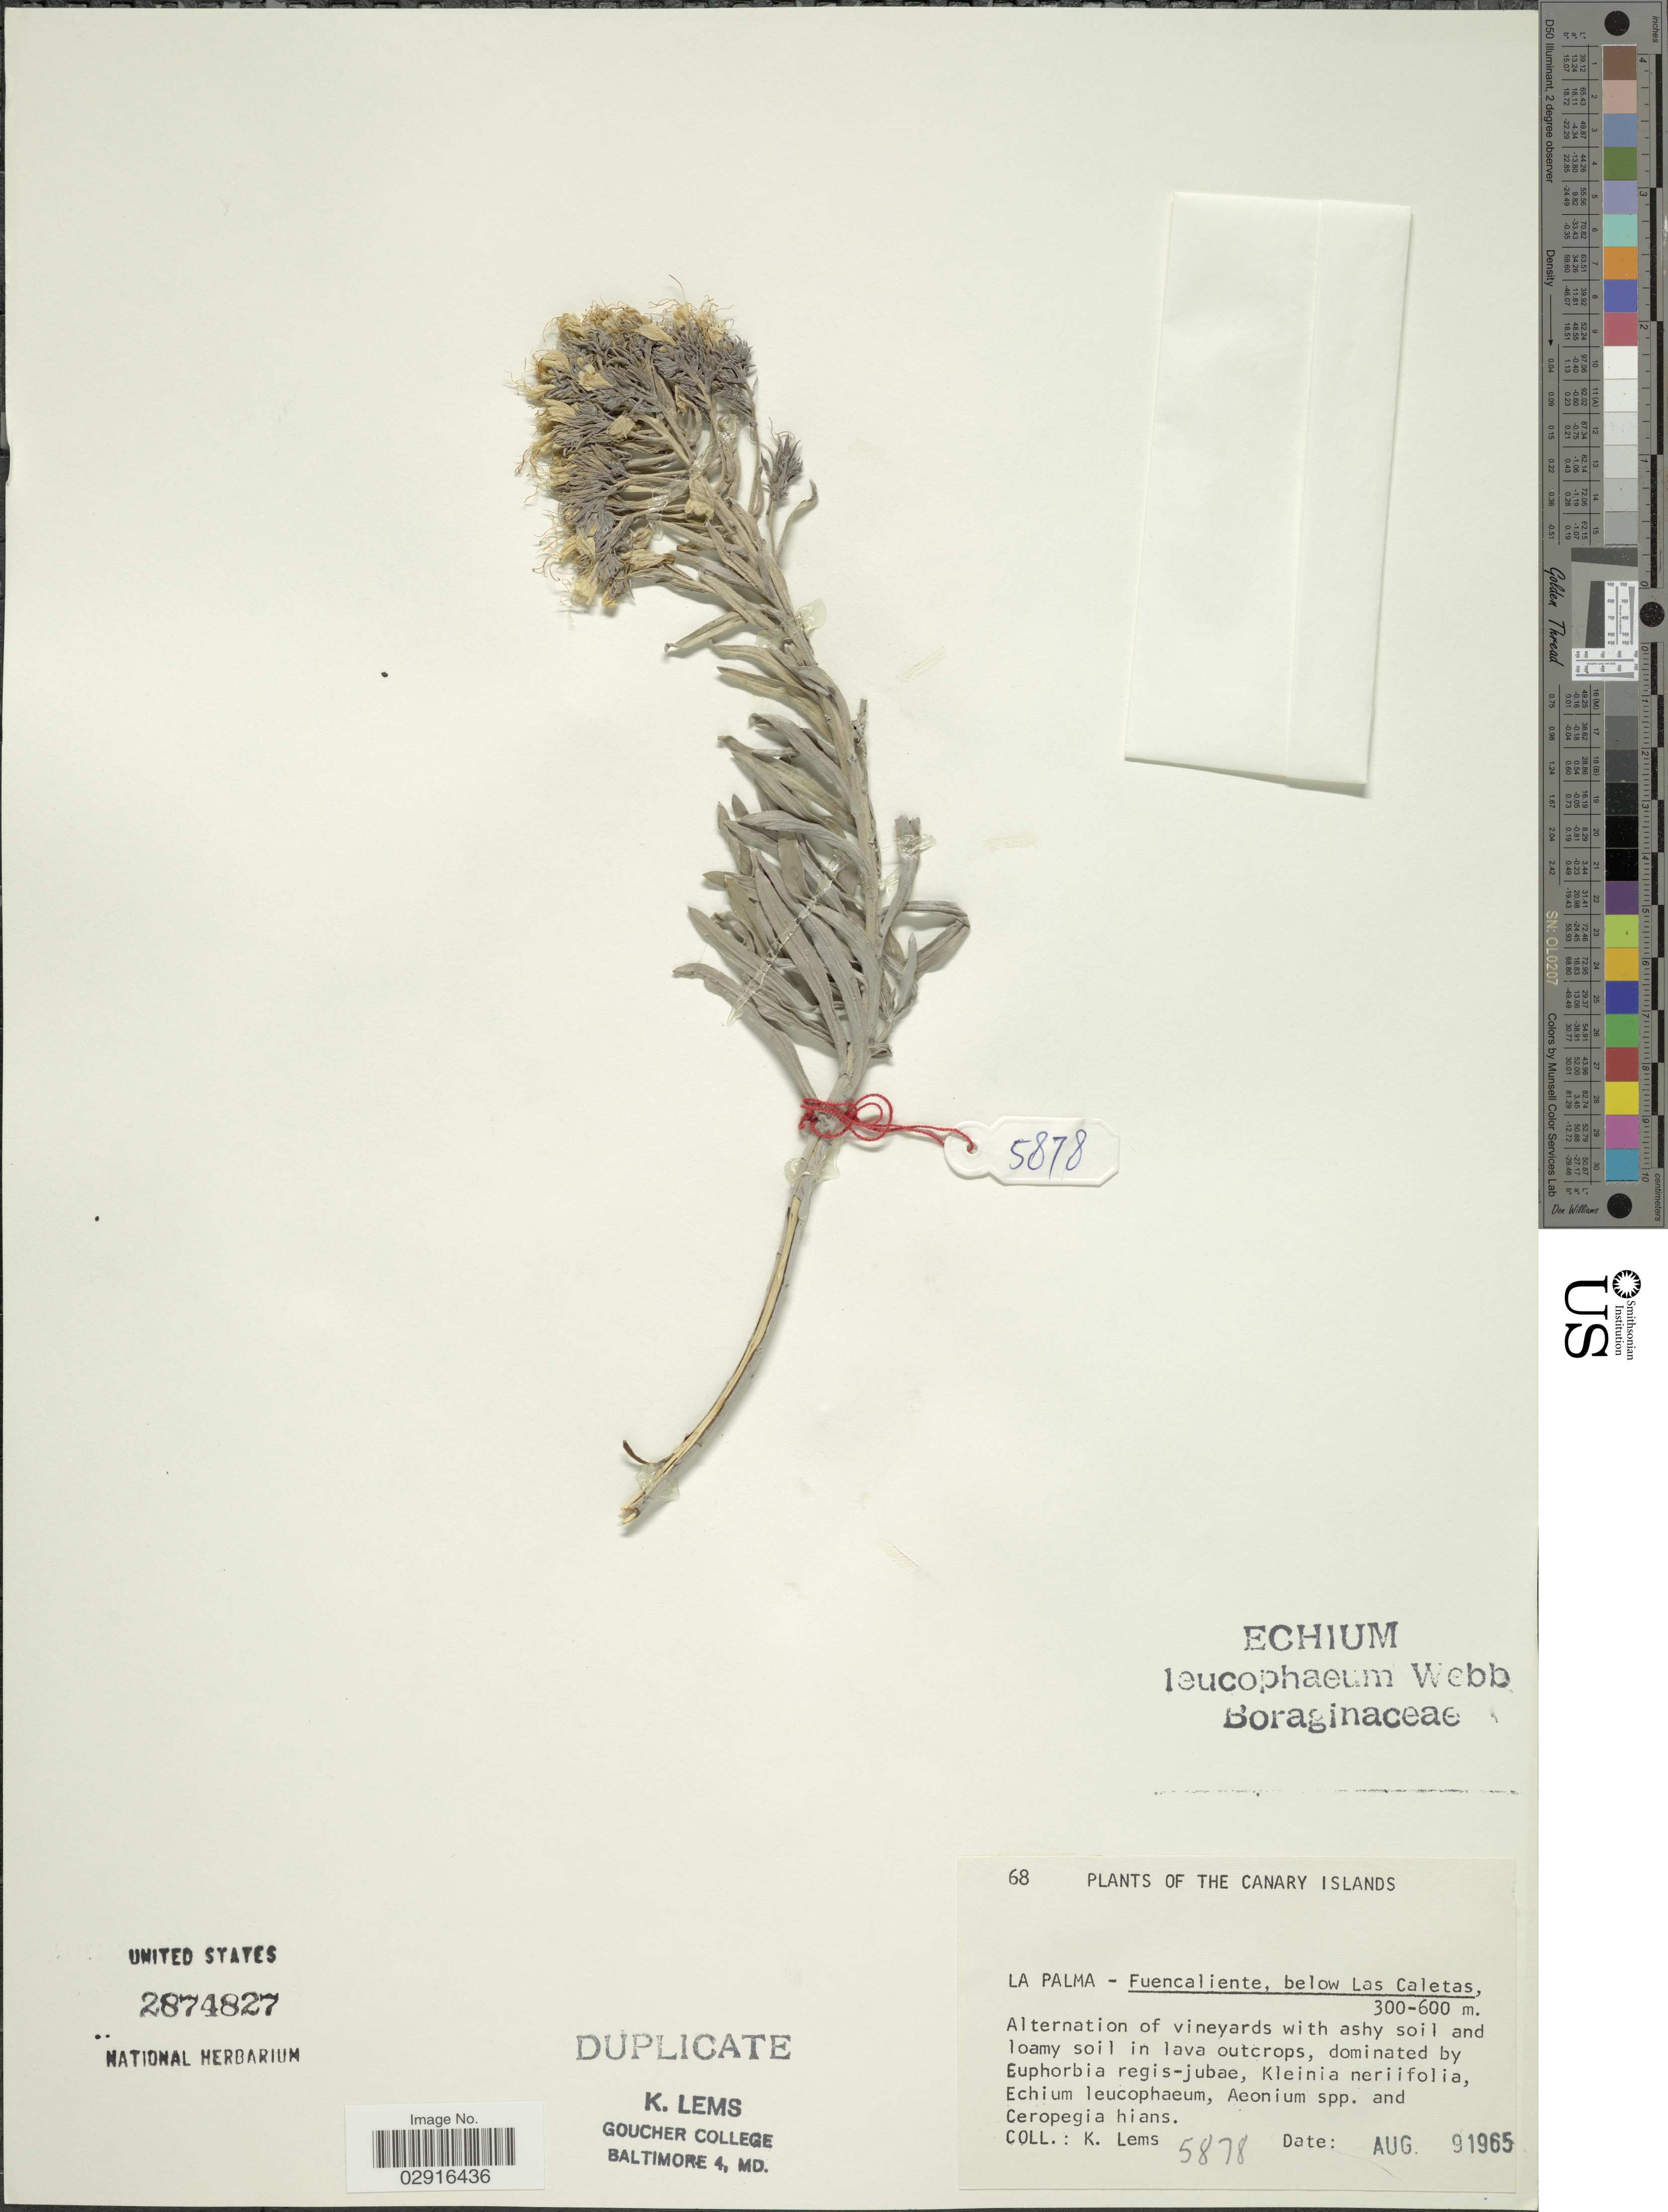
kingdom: Plantae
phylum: Tracheophyta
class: Magnoliopsida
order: Boraginales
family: Boraginaceae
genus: Echium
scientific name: Echium leucophaeum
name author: D.A. Webb ex Sprague & Hutch.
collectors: K. Lems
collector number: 5878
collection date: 1965-08-09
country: Spain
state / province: Canarias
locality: Canary Islands. La Palma - Fuencaliente, below Las Caletas.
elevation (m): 300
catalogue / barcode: US 2874827